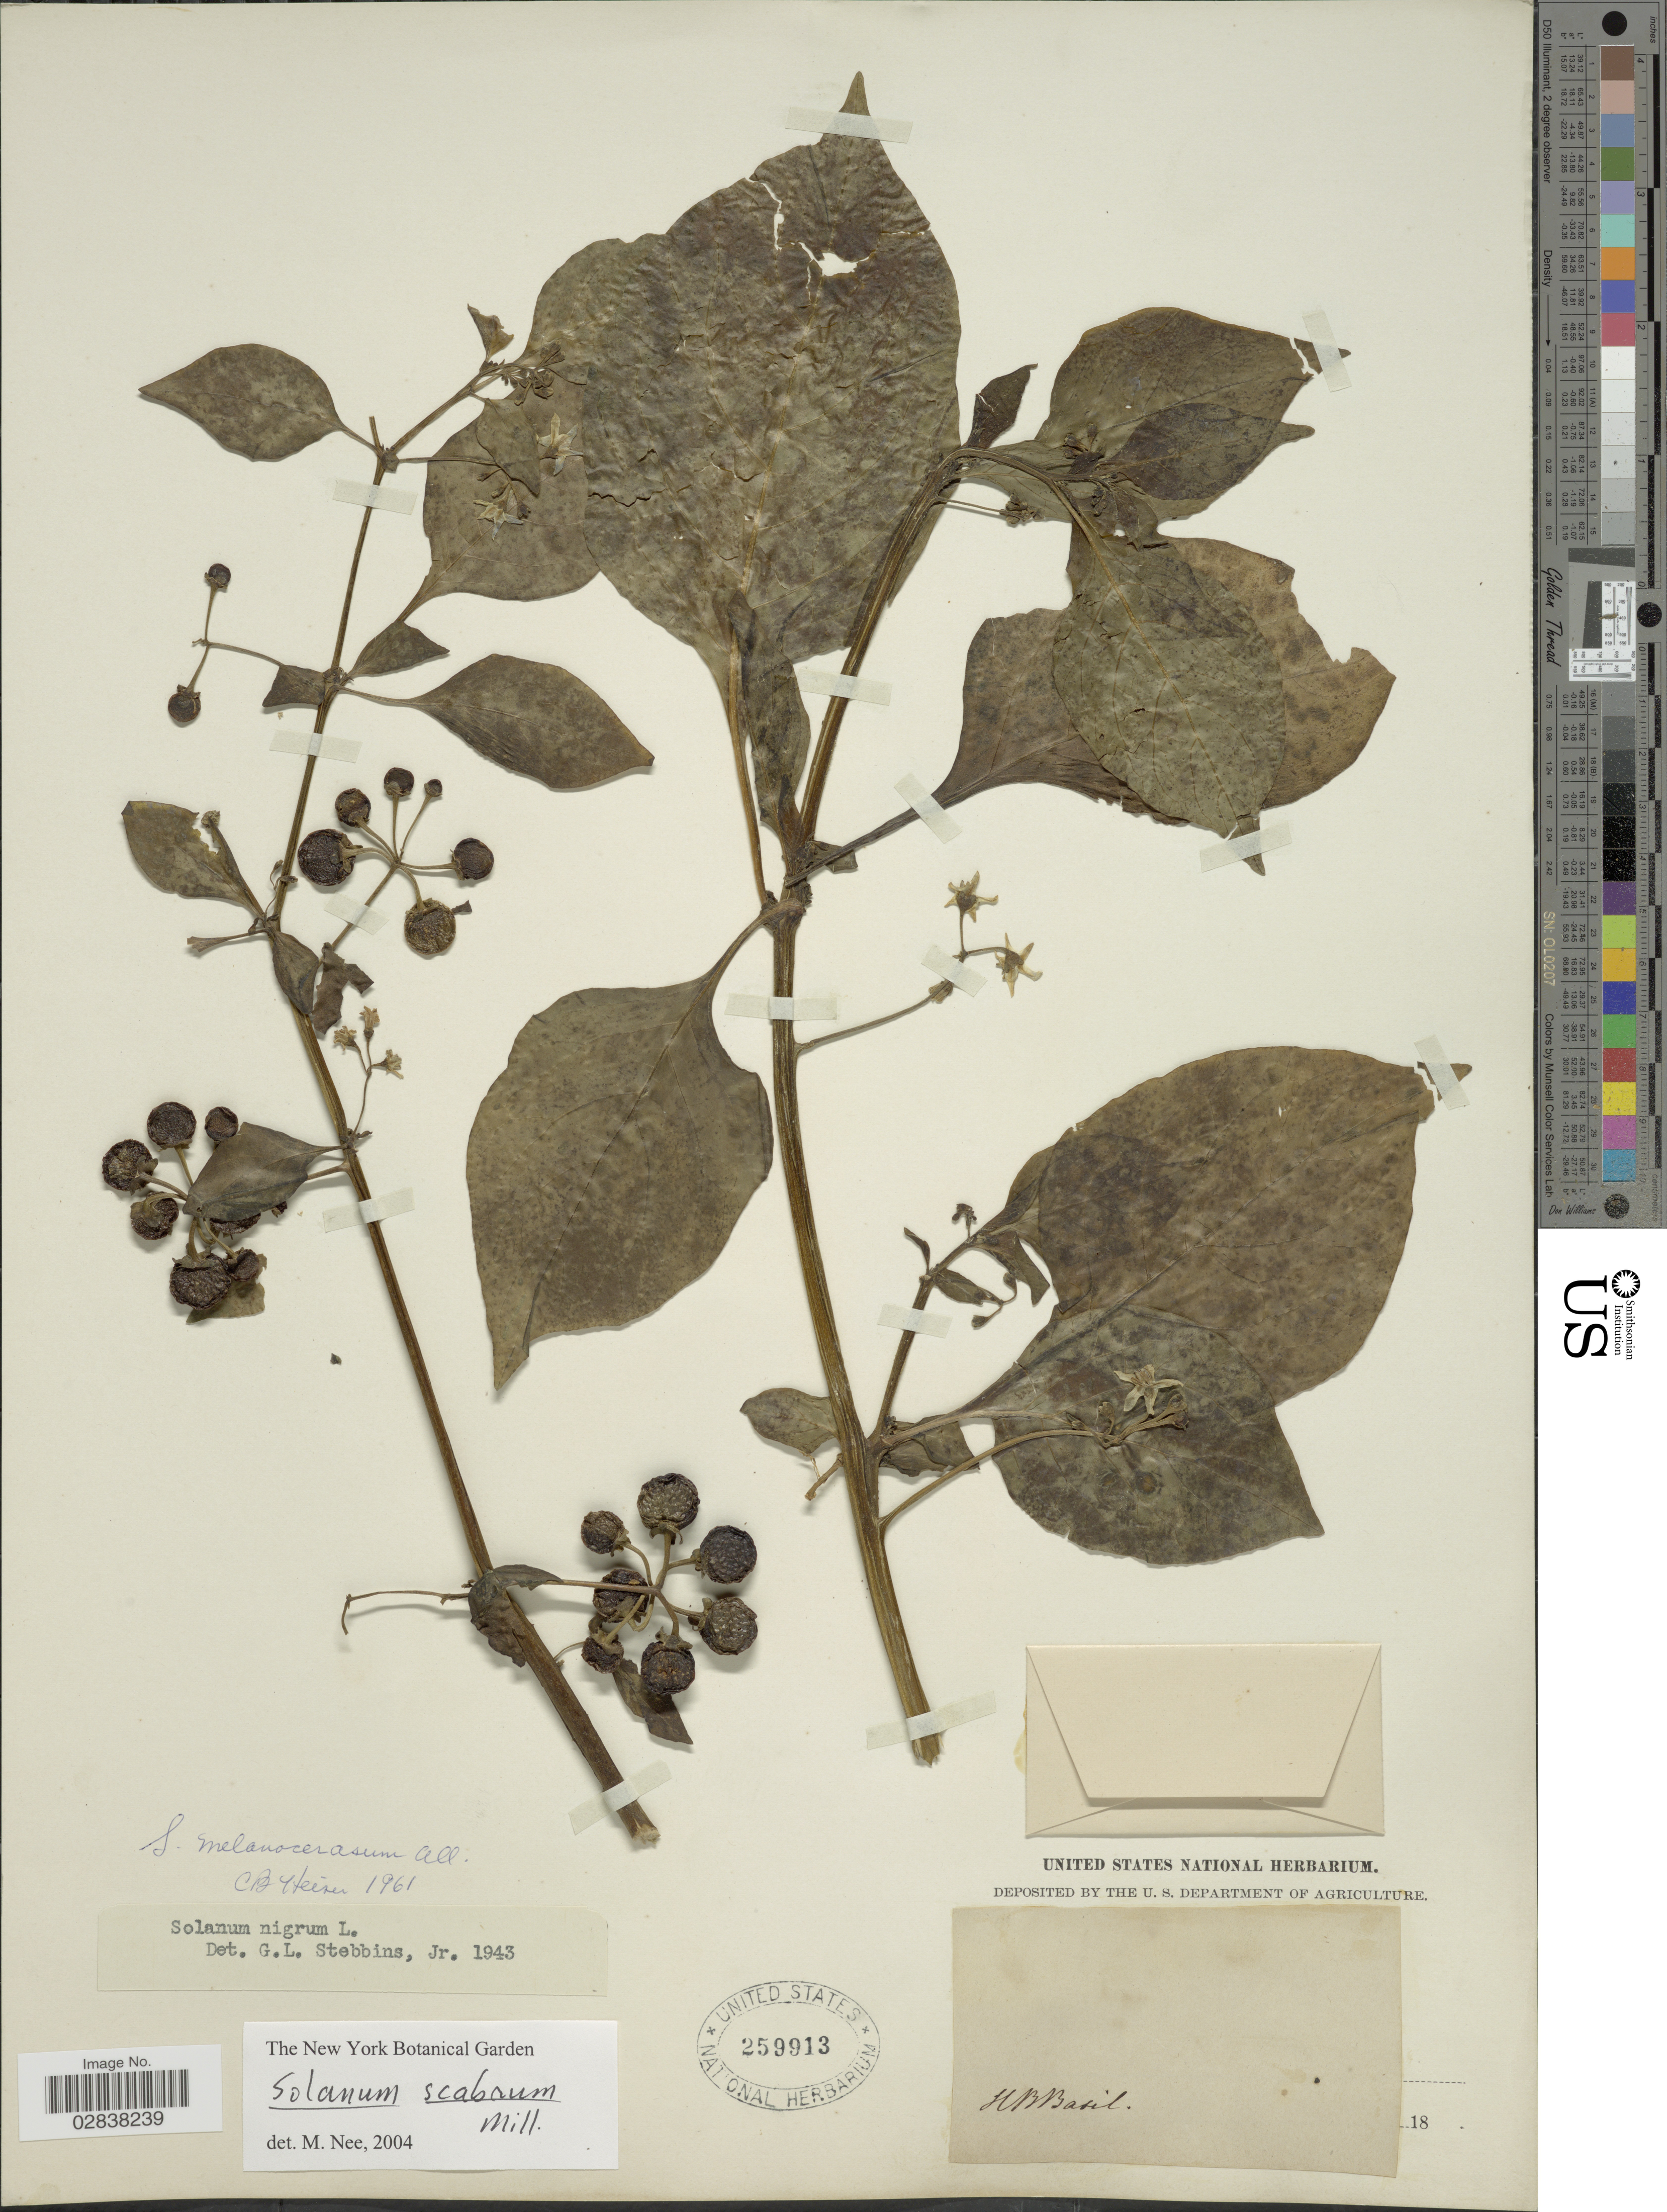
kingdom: Plantae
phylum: Tracheophyta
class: Magnoliopsida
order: Solanales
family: Solanaceae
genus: Solanum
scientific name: Solanum scabrum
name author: Mill.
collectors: H. Basil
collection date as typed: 18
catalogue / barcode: US 259913